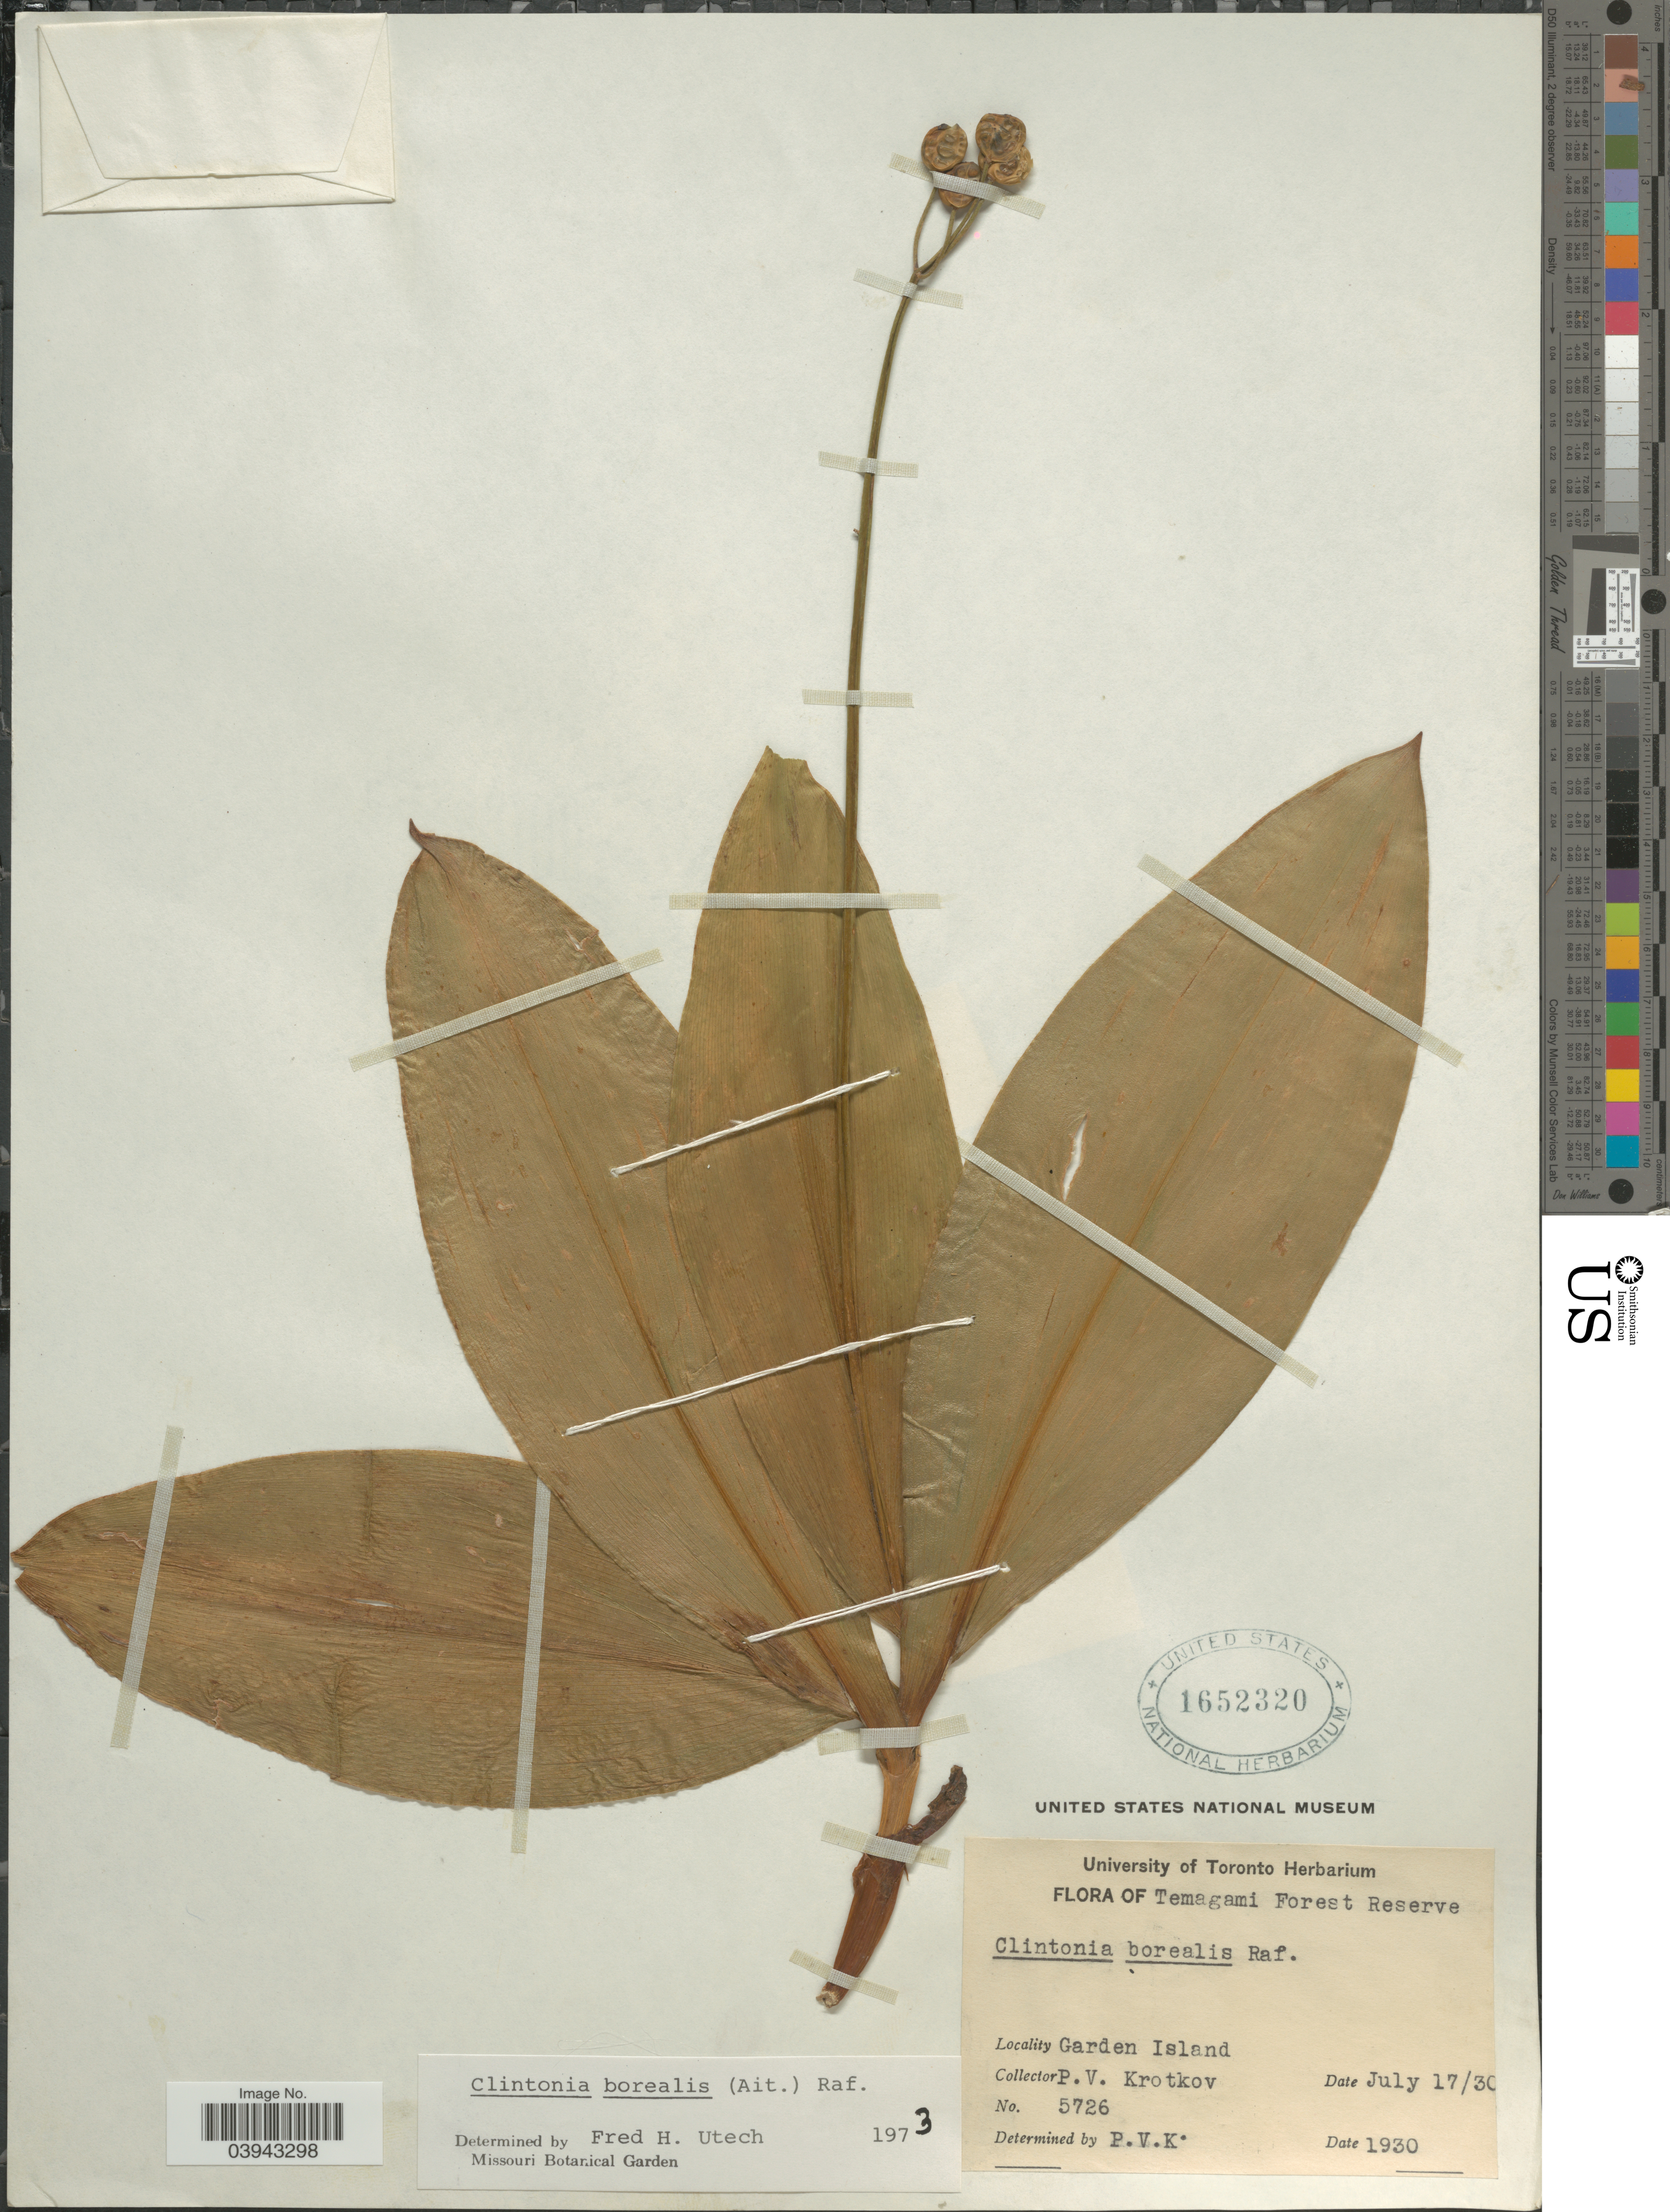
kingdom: Plantae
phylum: Tracheophyta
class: Liliopsida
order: Liliales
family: Liliaceae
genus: Clintonia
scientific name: Clintonia borealis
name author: (Aiton) Raf.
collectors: P. V. Krotkov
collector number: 5726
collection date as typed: Transcribed d/m/y: 17/7/30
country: Canada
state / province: Ontario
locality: Temagami Forest Reserve. Garden Island.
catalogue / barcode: US 1652320